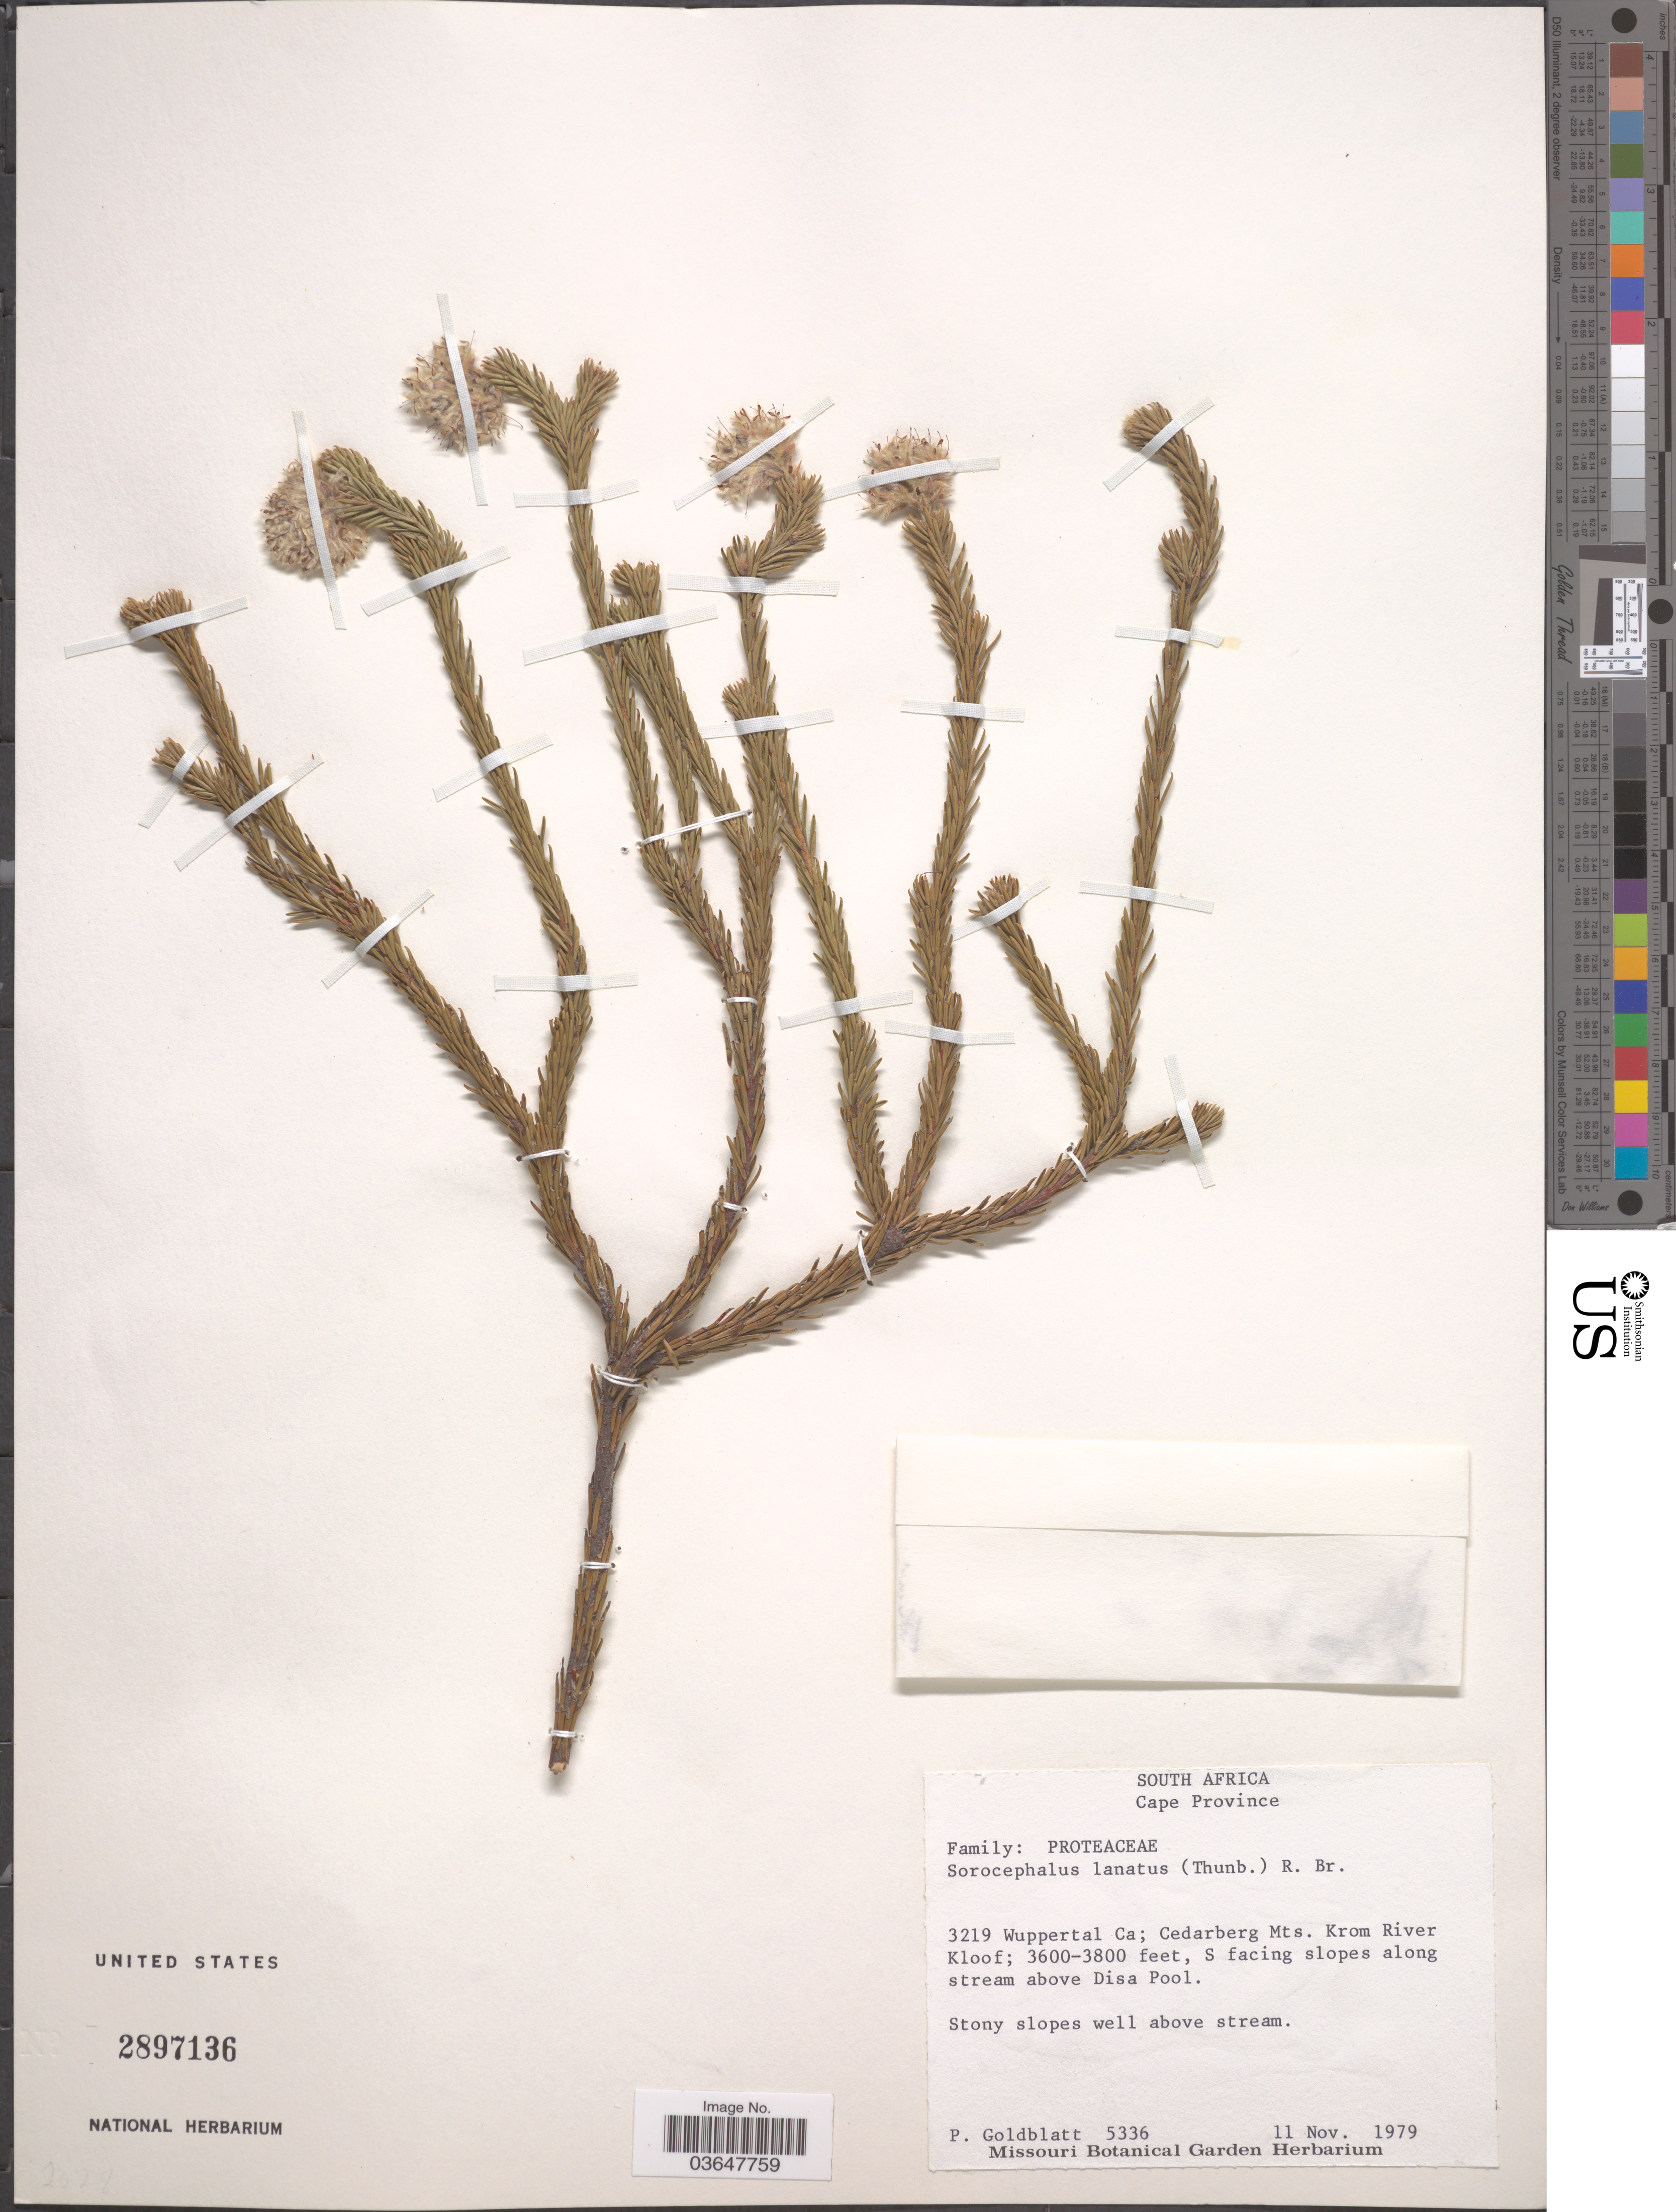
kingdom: Plantae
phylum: Tracheophyta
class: Magnoliopsida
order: Proteales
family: Proteaceae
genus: Sorocephalus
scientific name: Sorocephalus lanatus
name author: R. Br.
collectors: P. Goldblatt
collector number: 5336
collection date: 1979-11-11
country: South Africa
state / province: Western Cape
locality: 3219 Wuppertal Ca; Cedarberg Mts. Krom River Kloof. S facing slopes along stream above Disa Pool.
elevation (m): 1097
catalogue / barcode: US 2897136